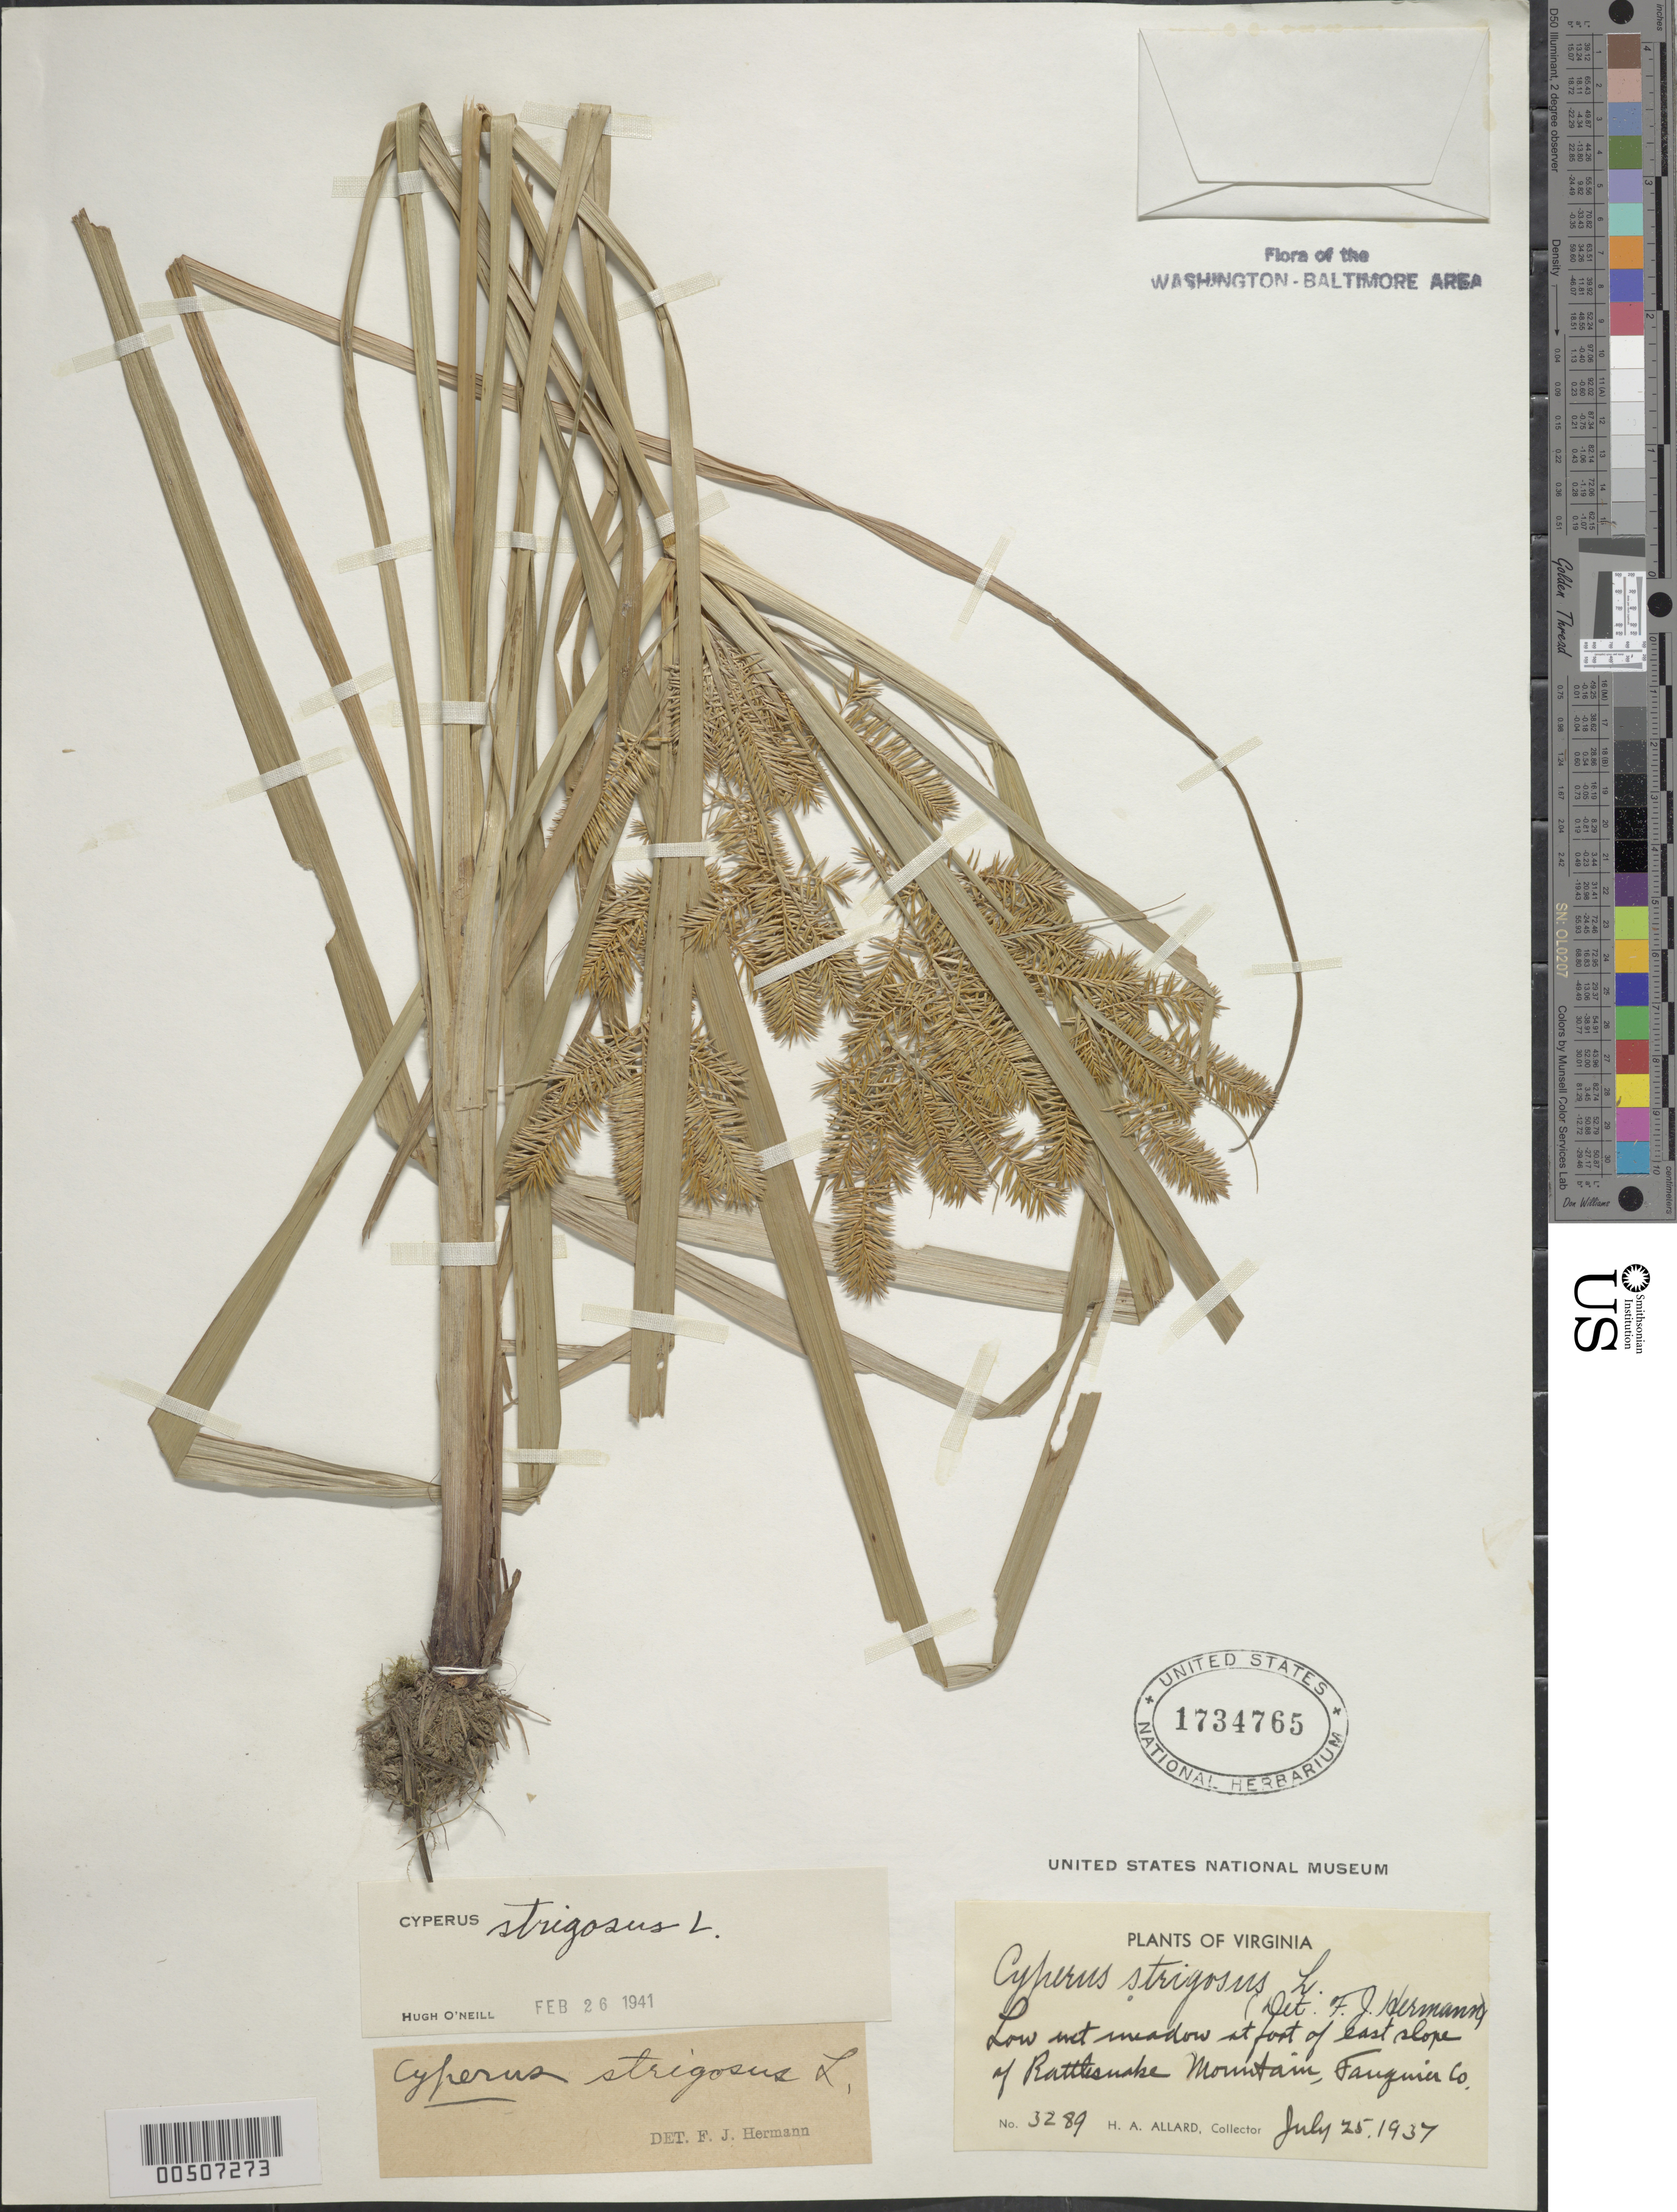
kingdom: Plantae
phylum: Tracheophyta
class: Liliopsida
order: Poales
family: Cyperaceae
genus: Cyperus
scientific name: Cyperus strigosus L.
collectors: H. A. Allard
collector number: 3289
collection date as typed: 25 Jul 1937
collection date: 1937-07-25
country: United States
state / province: Virginia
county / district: Fauquier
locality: E of Rattlesnake Mountain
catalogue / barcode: US 1734765